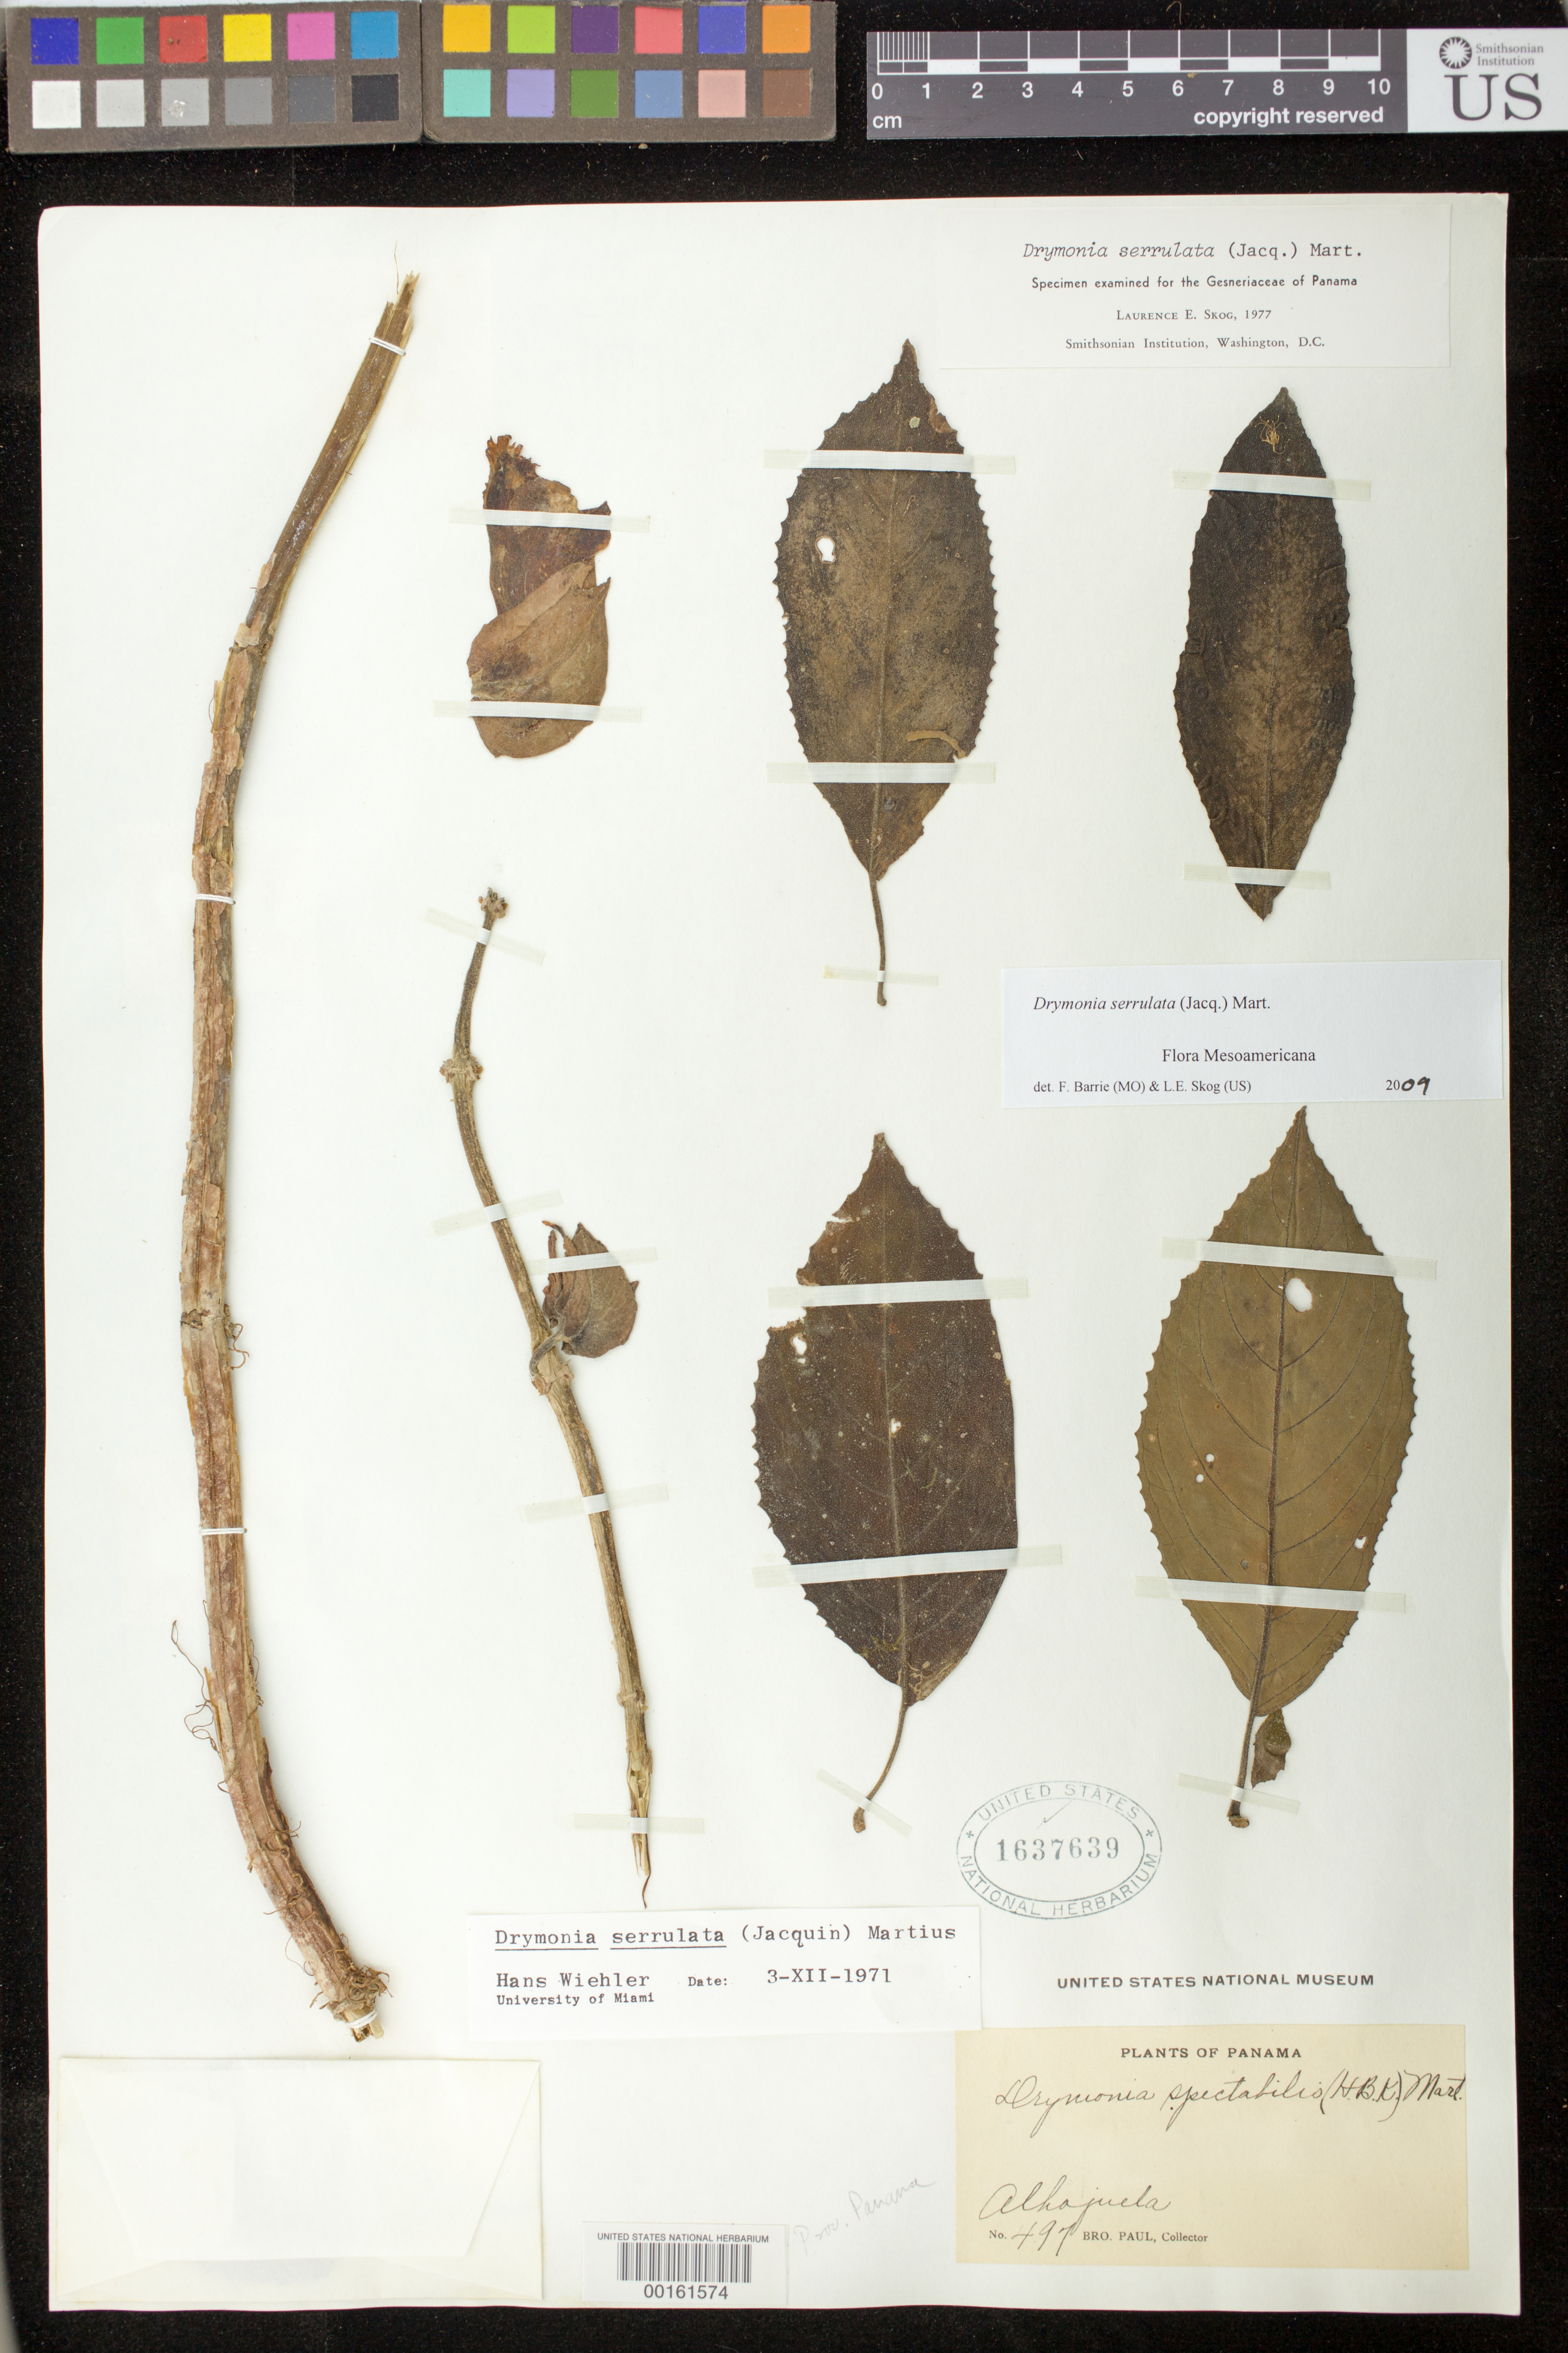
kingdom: Plantae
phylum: Tracheophyta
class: Magnoliopsida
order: Lamiales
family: Gesneriaceae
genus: Drymonia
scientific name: Drymonia serrulata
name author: (Jacq.) Mart.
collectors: F. Paul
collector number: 497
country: Panama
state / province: Panamá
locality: Alhajuela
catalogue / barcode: US 1637639